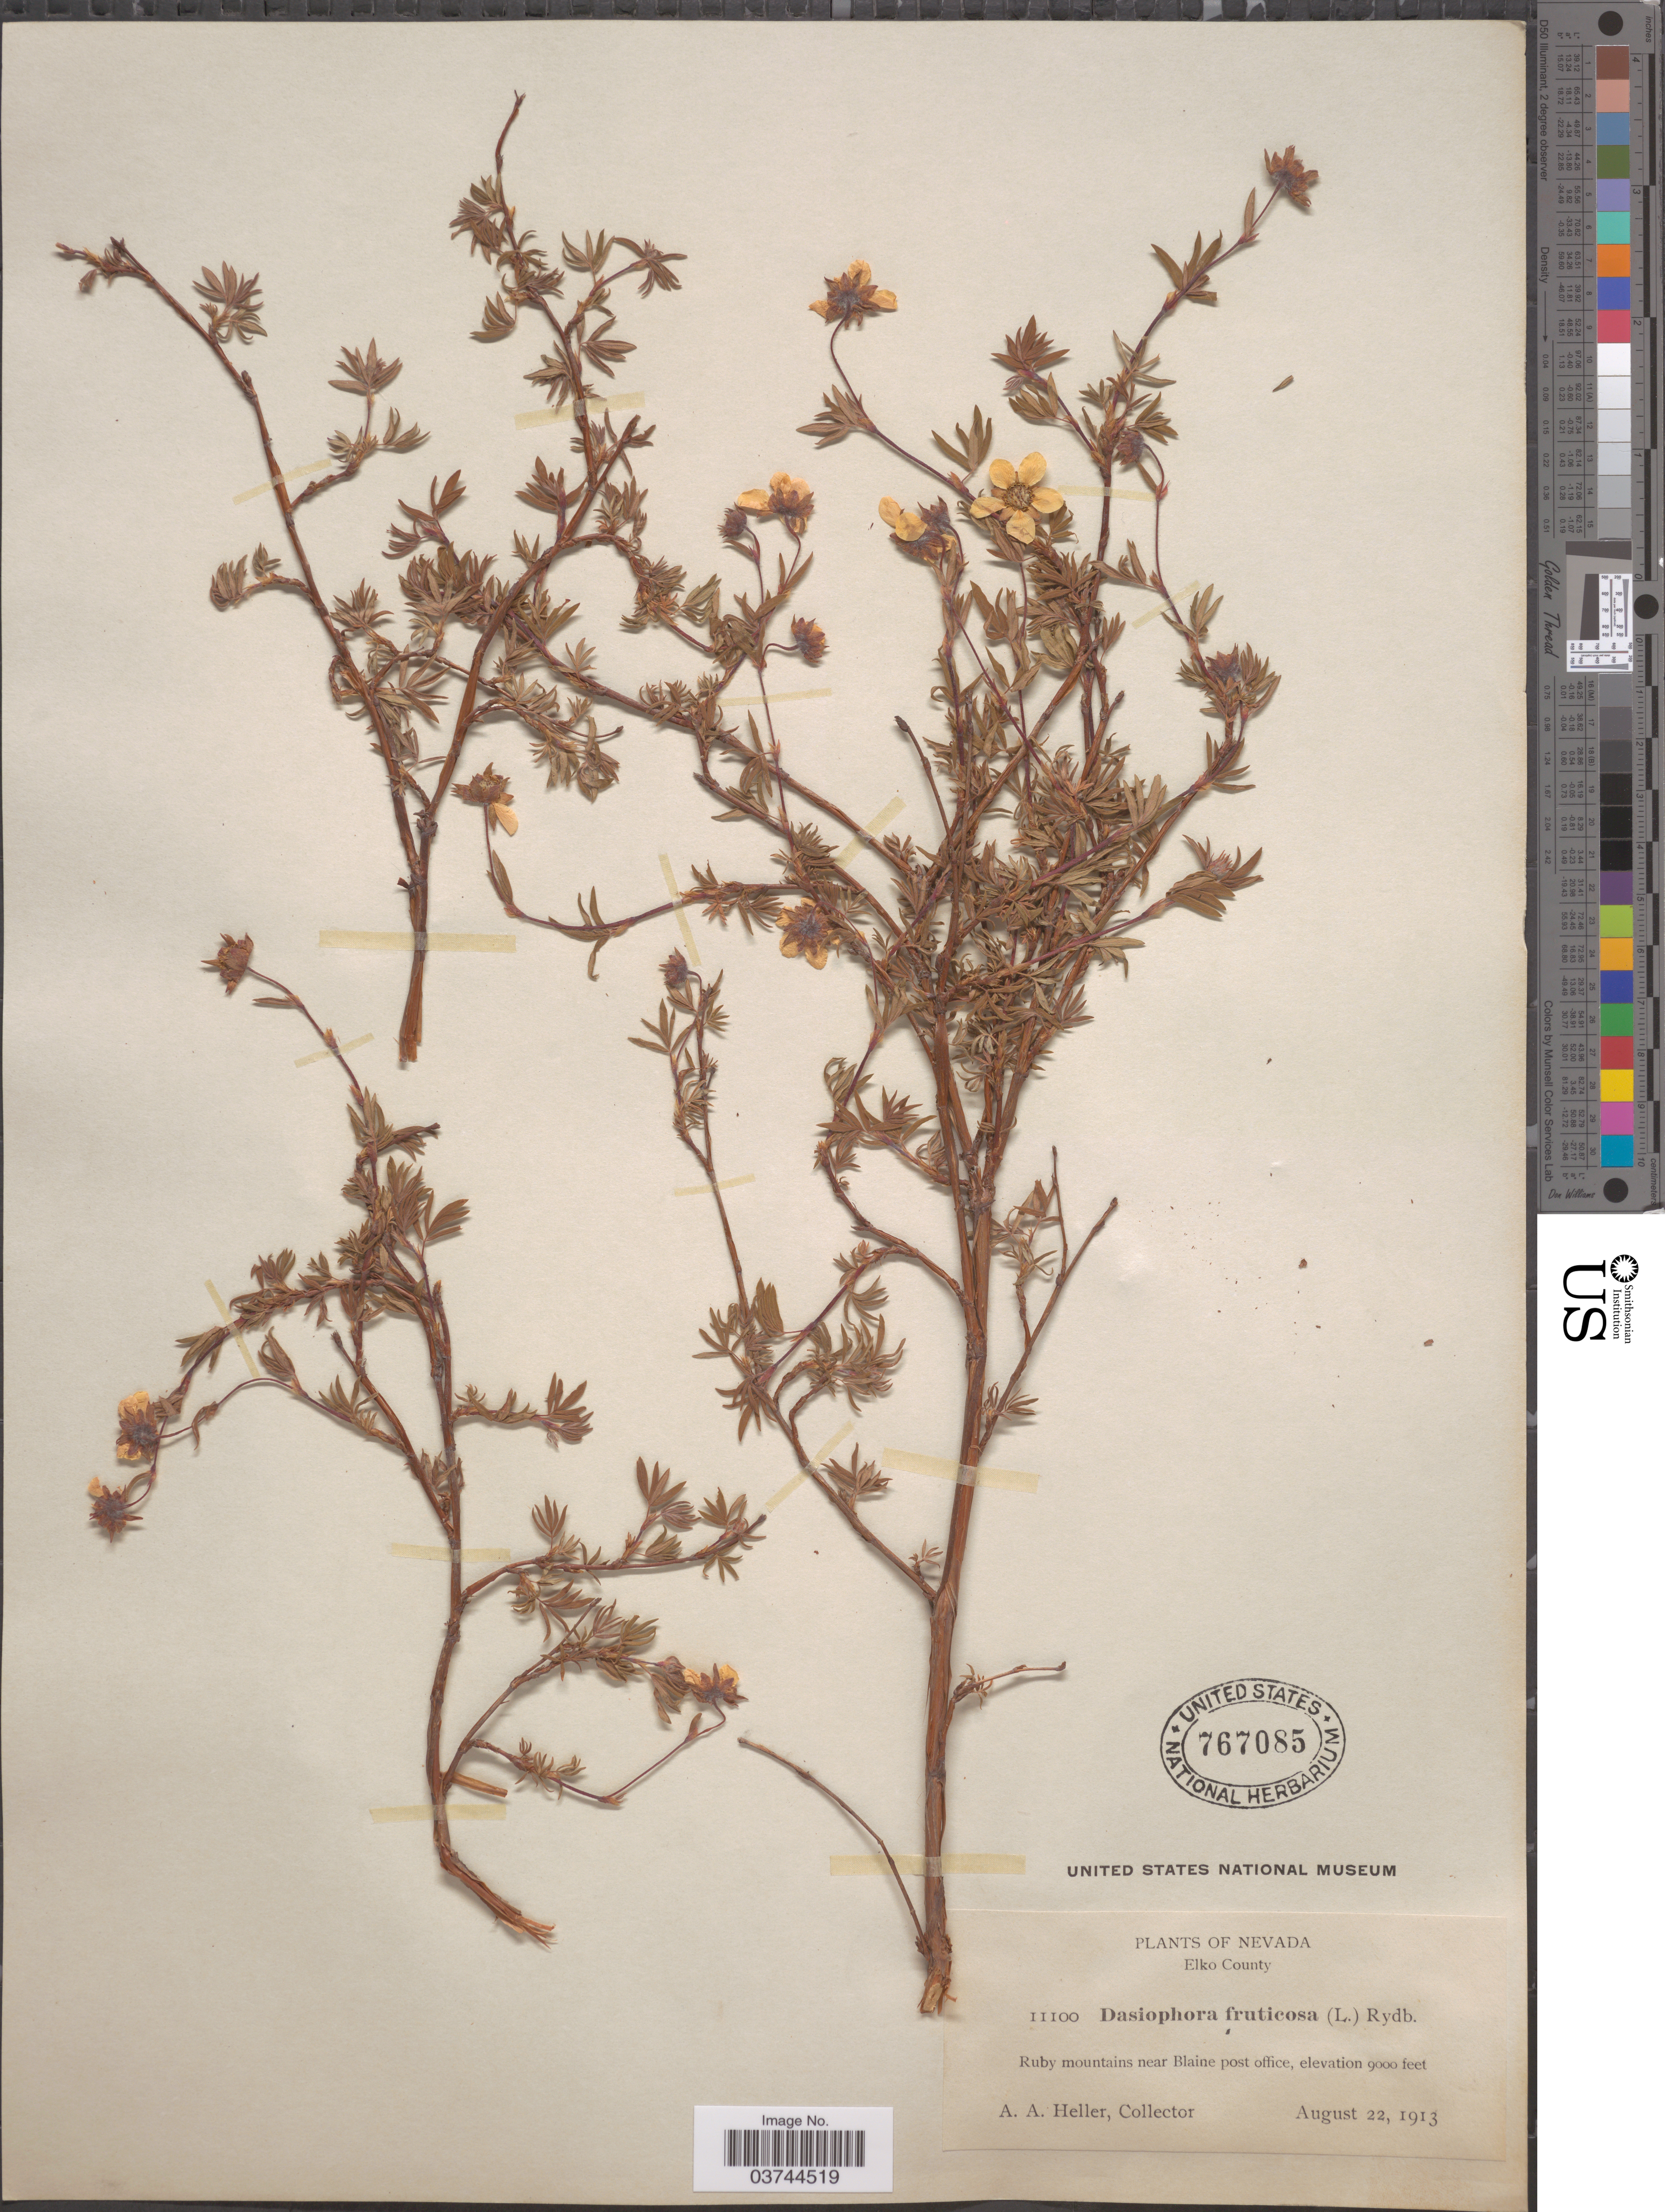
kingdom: Plantae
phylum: Tracheophyta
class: Magnoliopsida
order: Rosales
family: Rosaceae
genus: Dasiphora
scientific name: Dasiphora fruticosa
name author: (L.) Rydb.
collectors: A. A. Heller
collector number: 11100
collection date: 1913-08-22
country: United States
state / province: Nevada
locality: Elko County. Near Blaine post office.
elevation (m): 2743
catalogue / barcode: US 767085